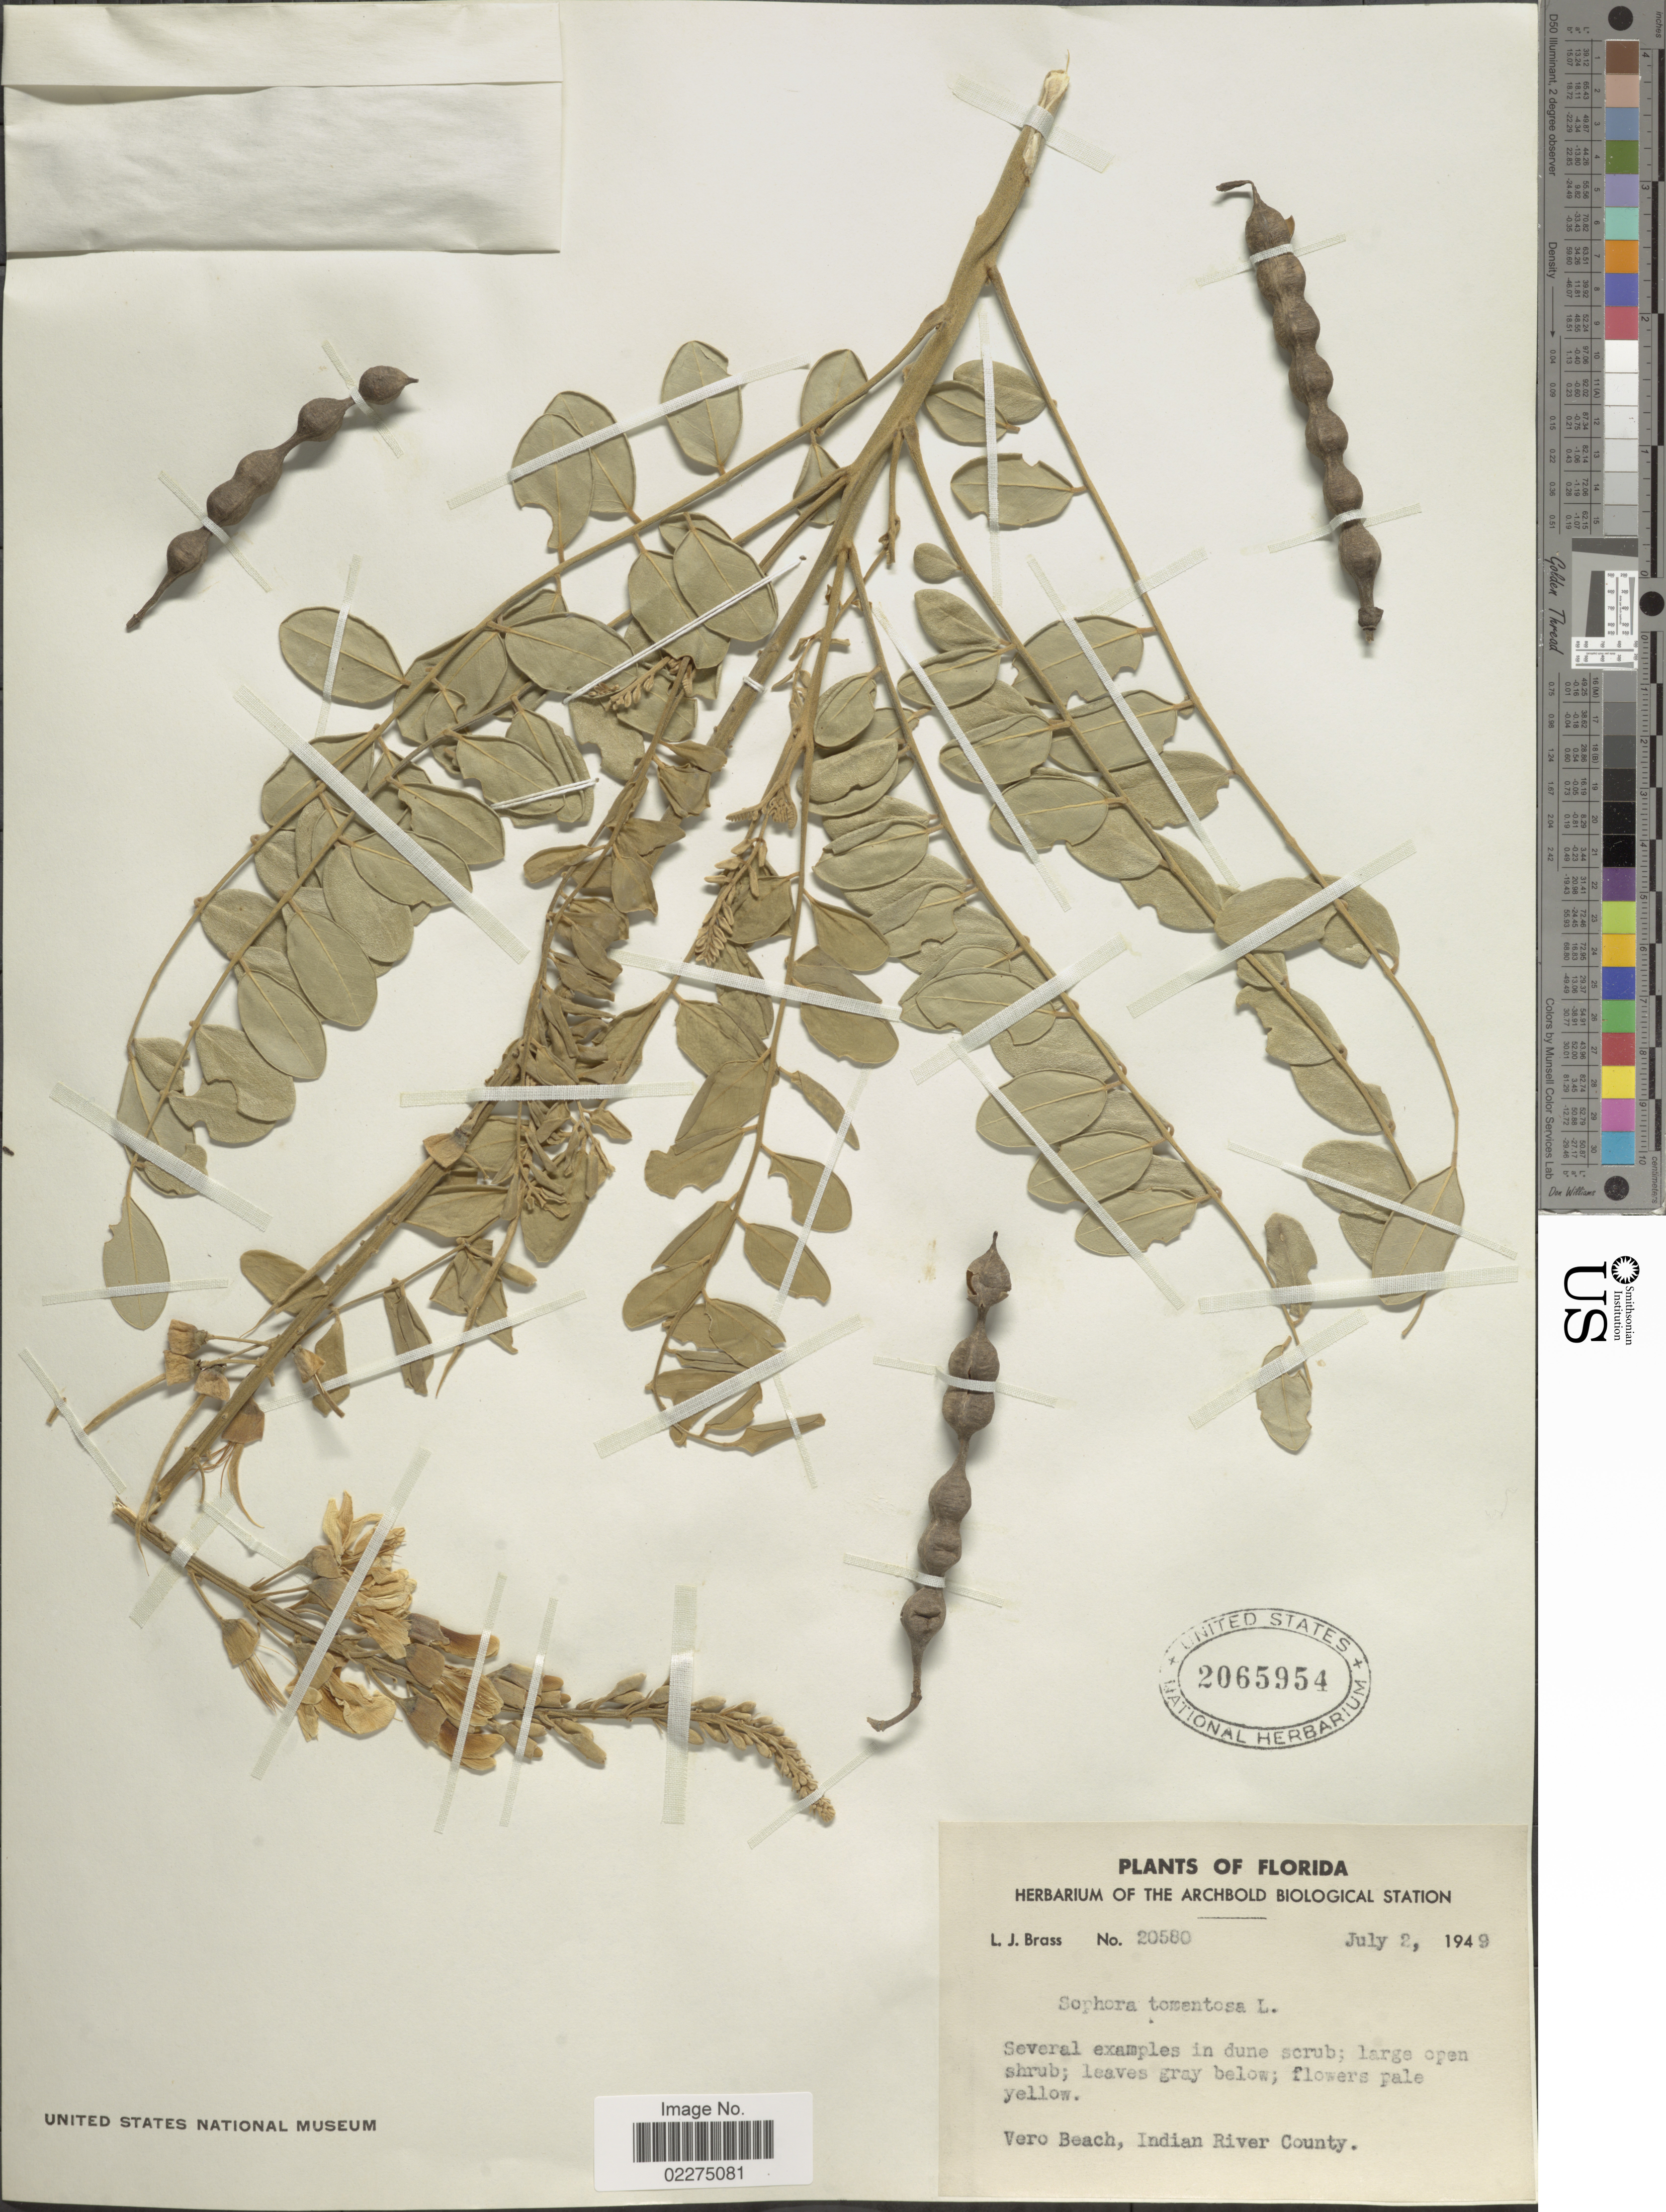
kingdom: Plantae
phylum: Tracheophyta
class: Magnoliopsida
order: Fabales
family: Fabaceae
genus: Sophora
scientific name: Sophora tomentosa var. truncata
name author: Torr. & A. Gray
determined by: Strong, Mark T., (BOT), Smithsonian Institution - National Museum of Natural History (UNITED STATES)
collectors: L. J. Brass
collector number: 20580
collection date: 1949-07-02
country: United States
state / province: Florida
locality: Vero Beach, Indian River County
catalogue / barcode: US 2065954